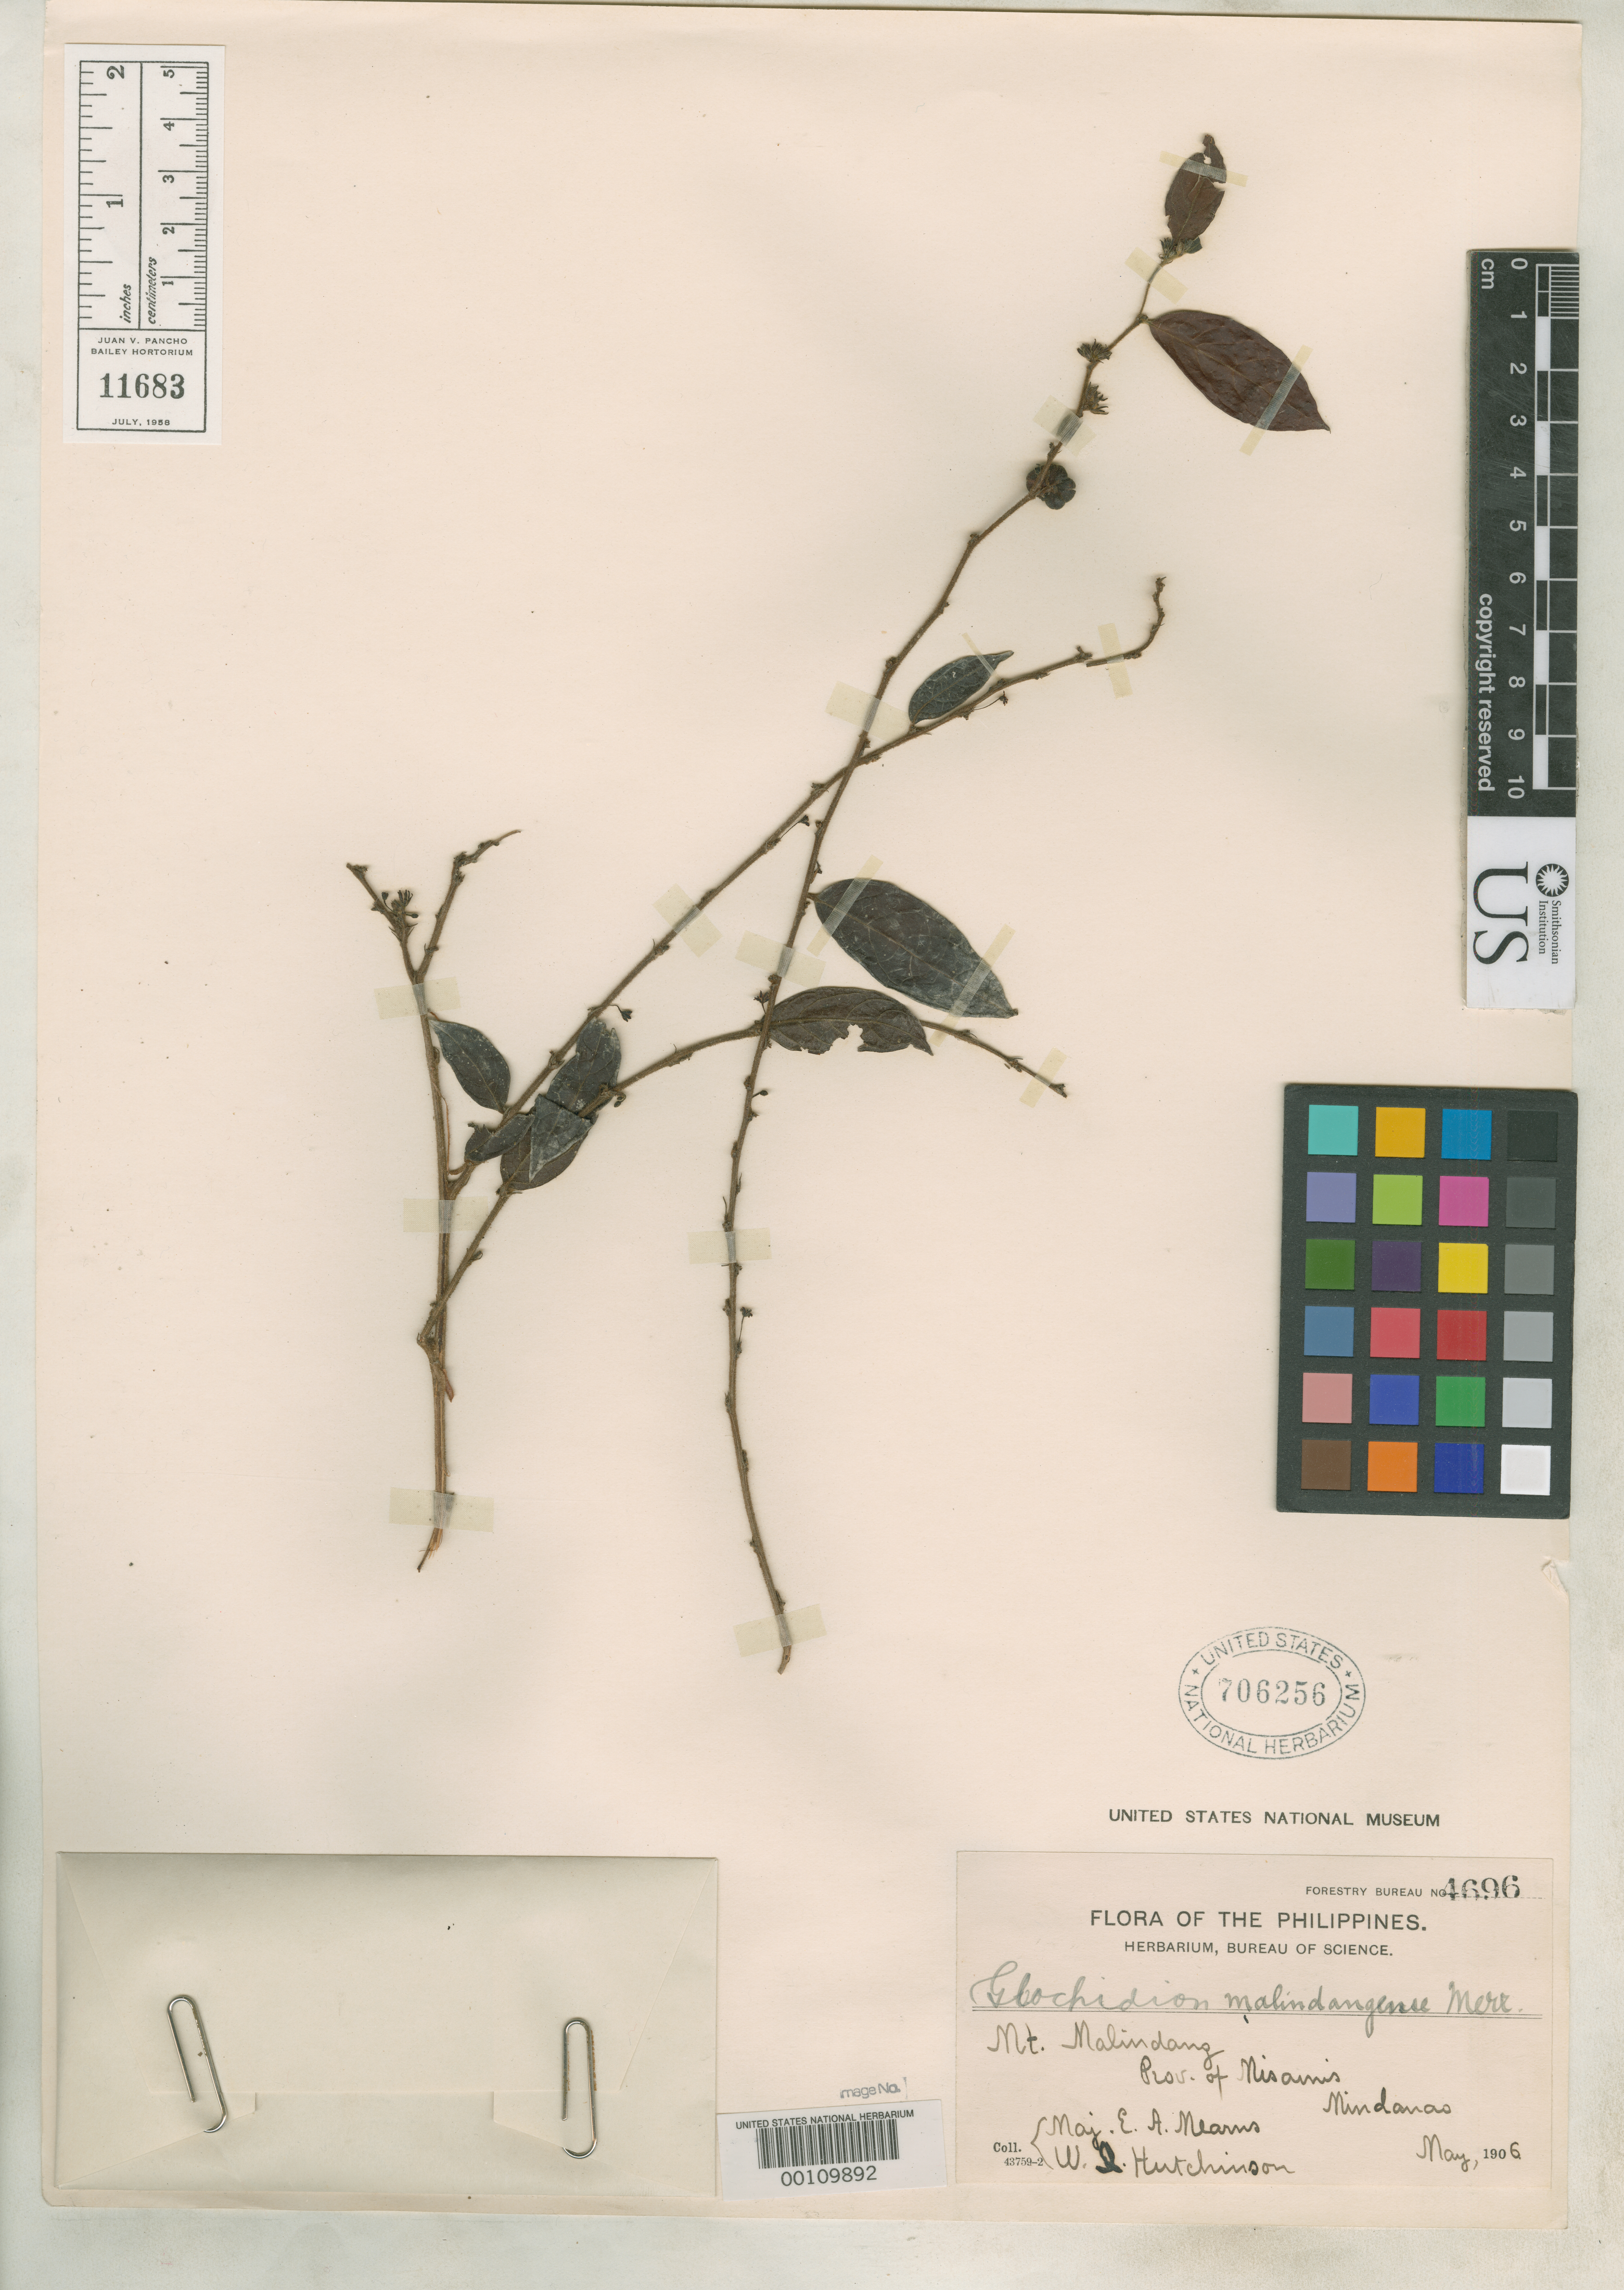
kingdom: Plantae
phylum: Tracheophyta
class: Magnoliopsida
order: Malpighiales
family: Phyllanthaceae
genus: Glochidion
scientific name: Glochidion malindangense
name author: Merr. in C.B. Rob.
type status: Type Collection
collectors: E. A. Mearns & W. I. Hutchinson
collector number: Bur. Sci. 4696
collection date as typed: May 1906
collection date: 1906-05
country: Philippines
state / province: Northern Mindanao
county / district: Misamis Occidental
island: Mindanao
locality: Near Mt. Malindang, Mt. Libo.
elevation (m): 1650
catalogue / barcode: US 706256